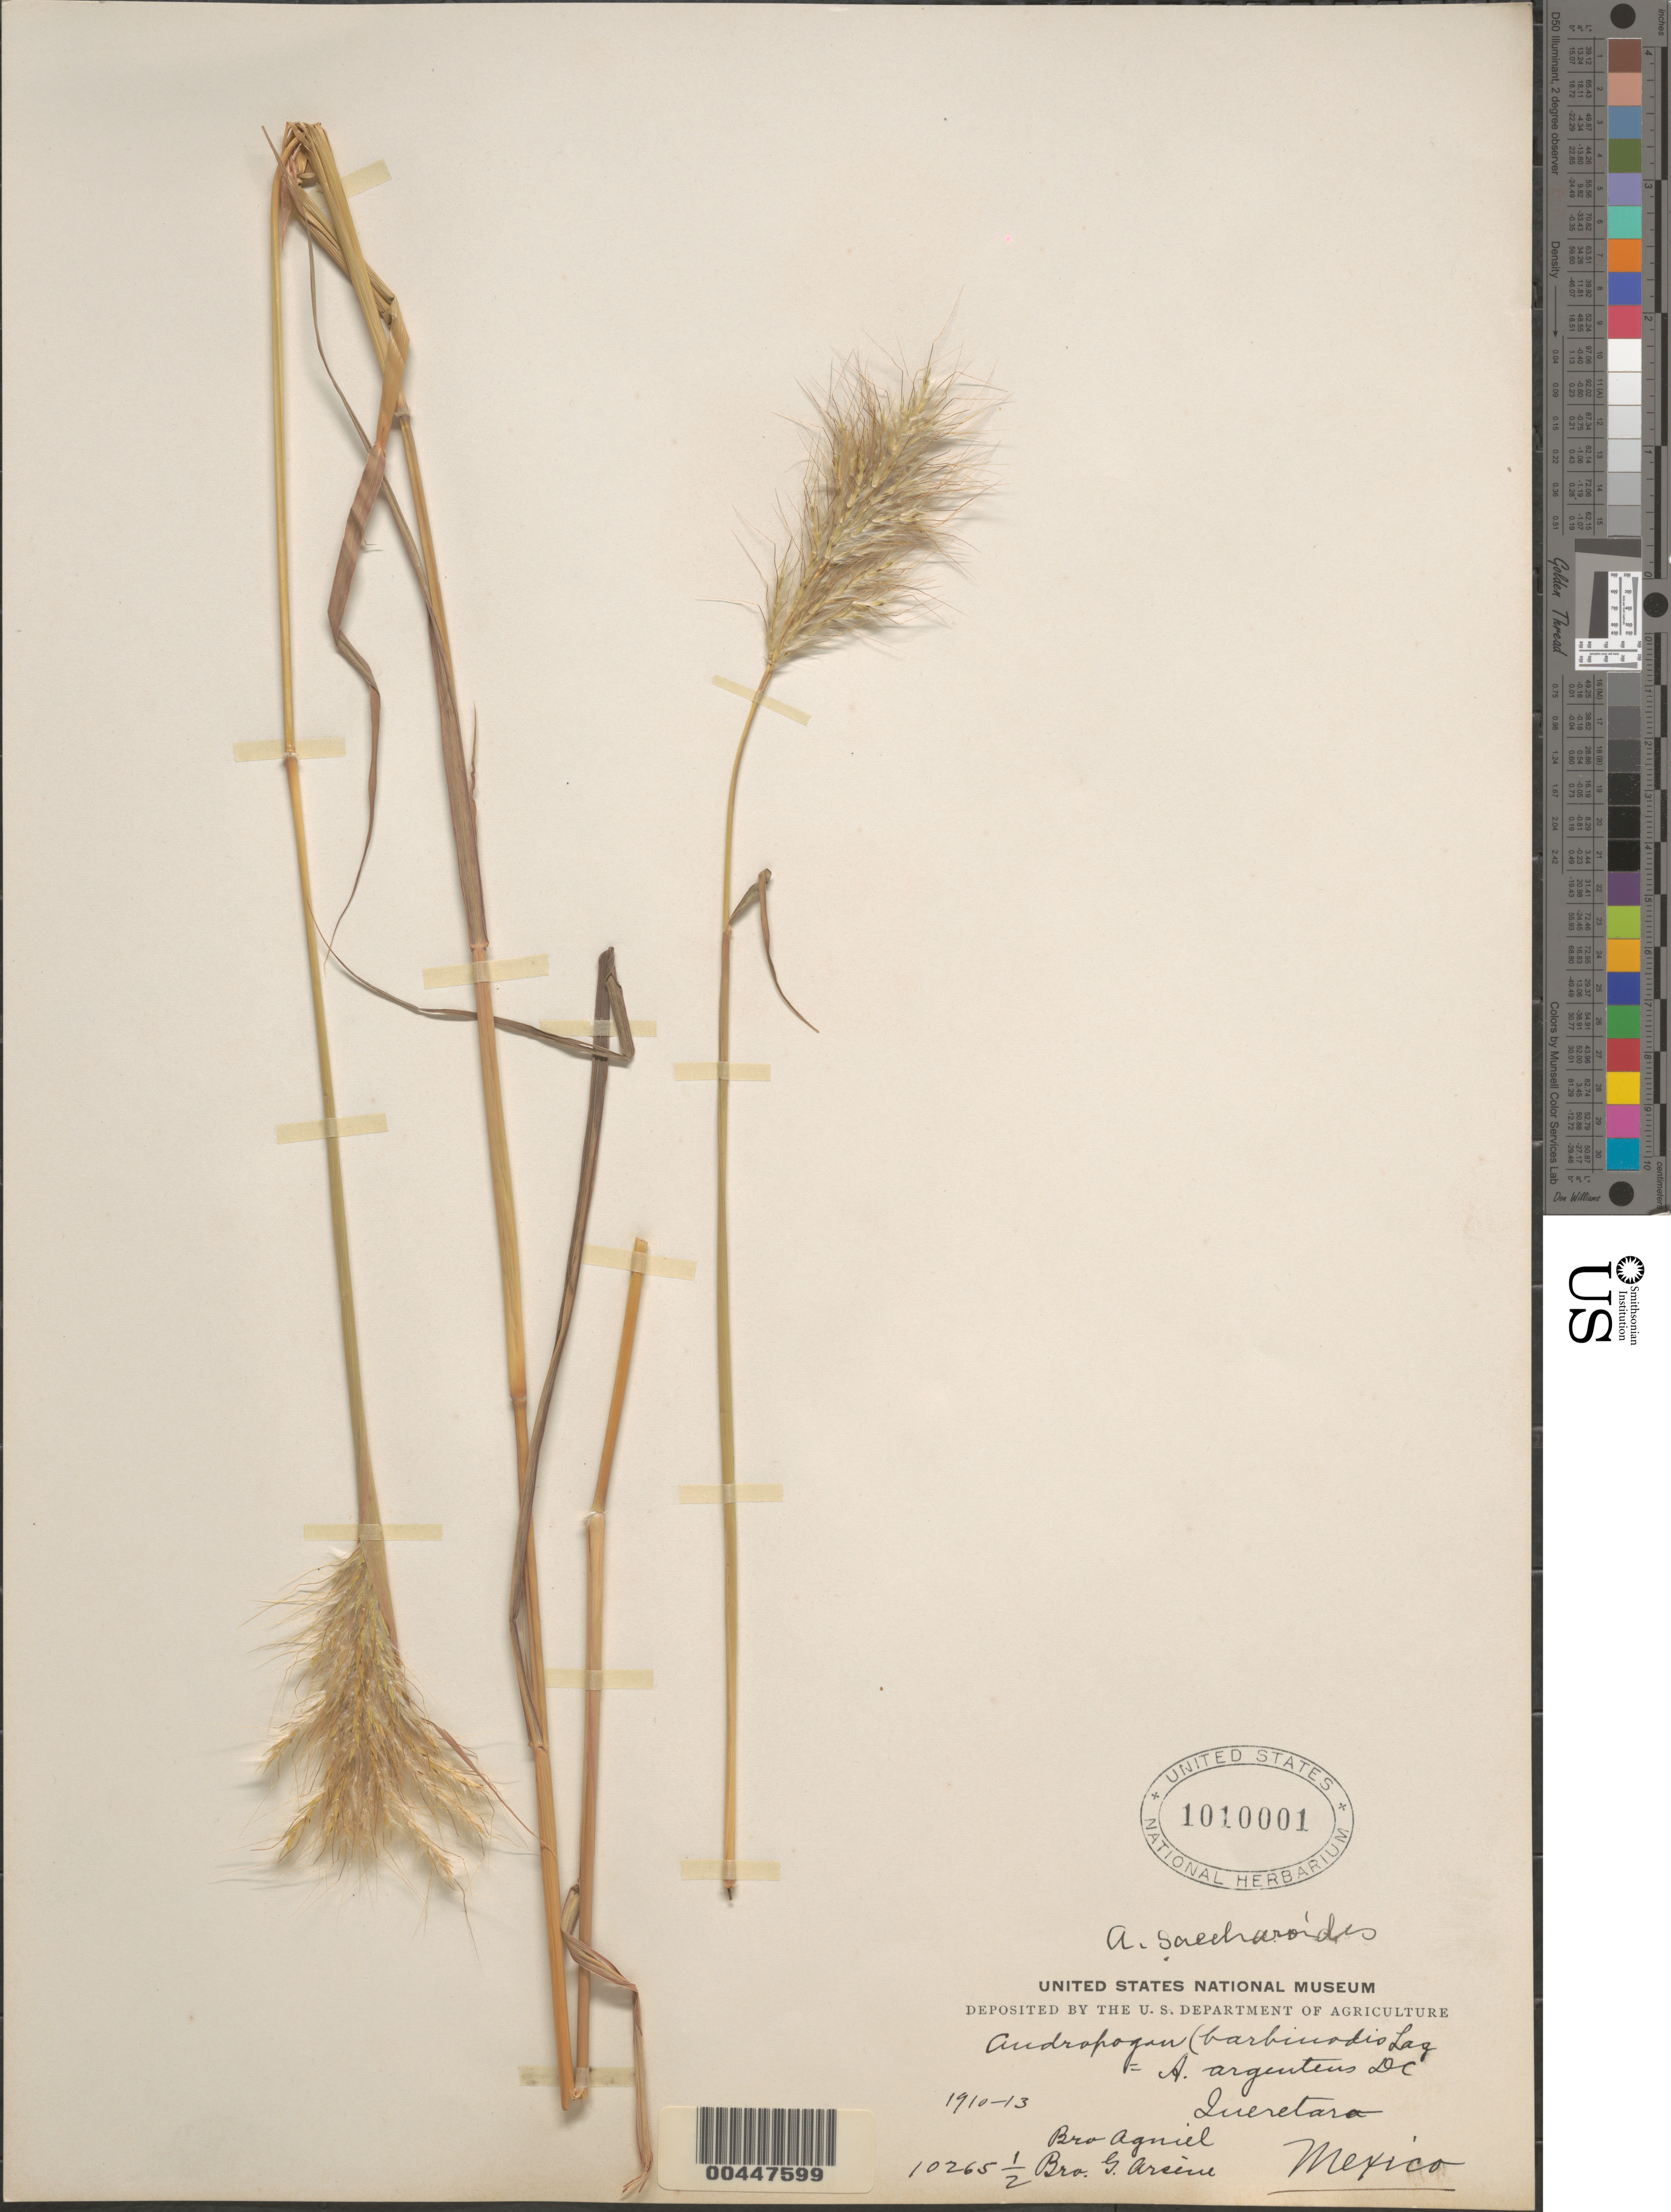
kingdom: Plantae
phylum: Tracheophyta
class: Liliopsida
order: Poales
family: Poaceae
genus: Andropogon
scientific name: Andropogon barbinodis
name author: Lag.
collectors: Bro. Agniel & Bro. G. Arsène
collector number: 10265 1/2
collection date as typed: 1910 to 1913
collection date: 1910/1913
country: Mexico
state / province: Querétaro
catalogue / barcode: US 1010001